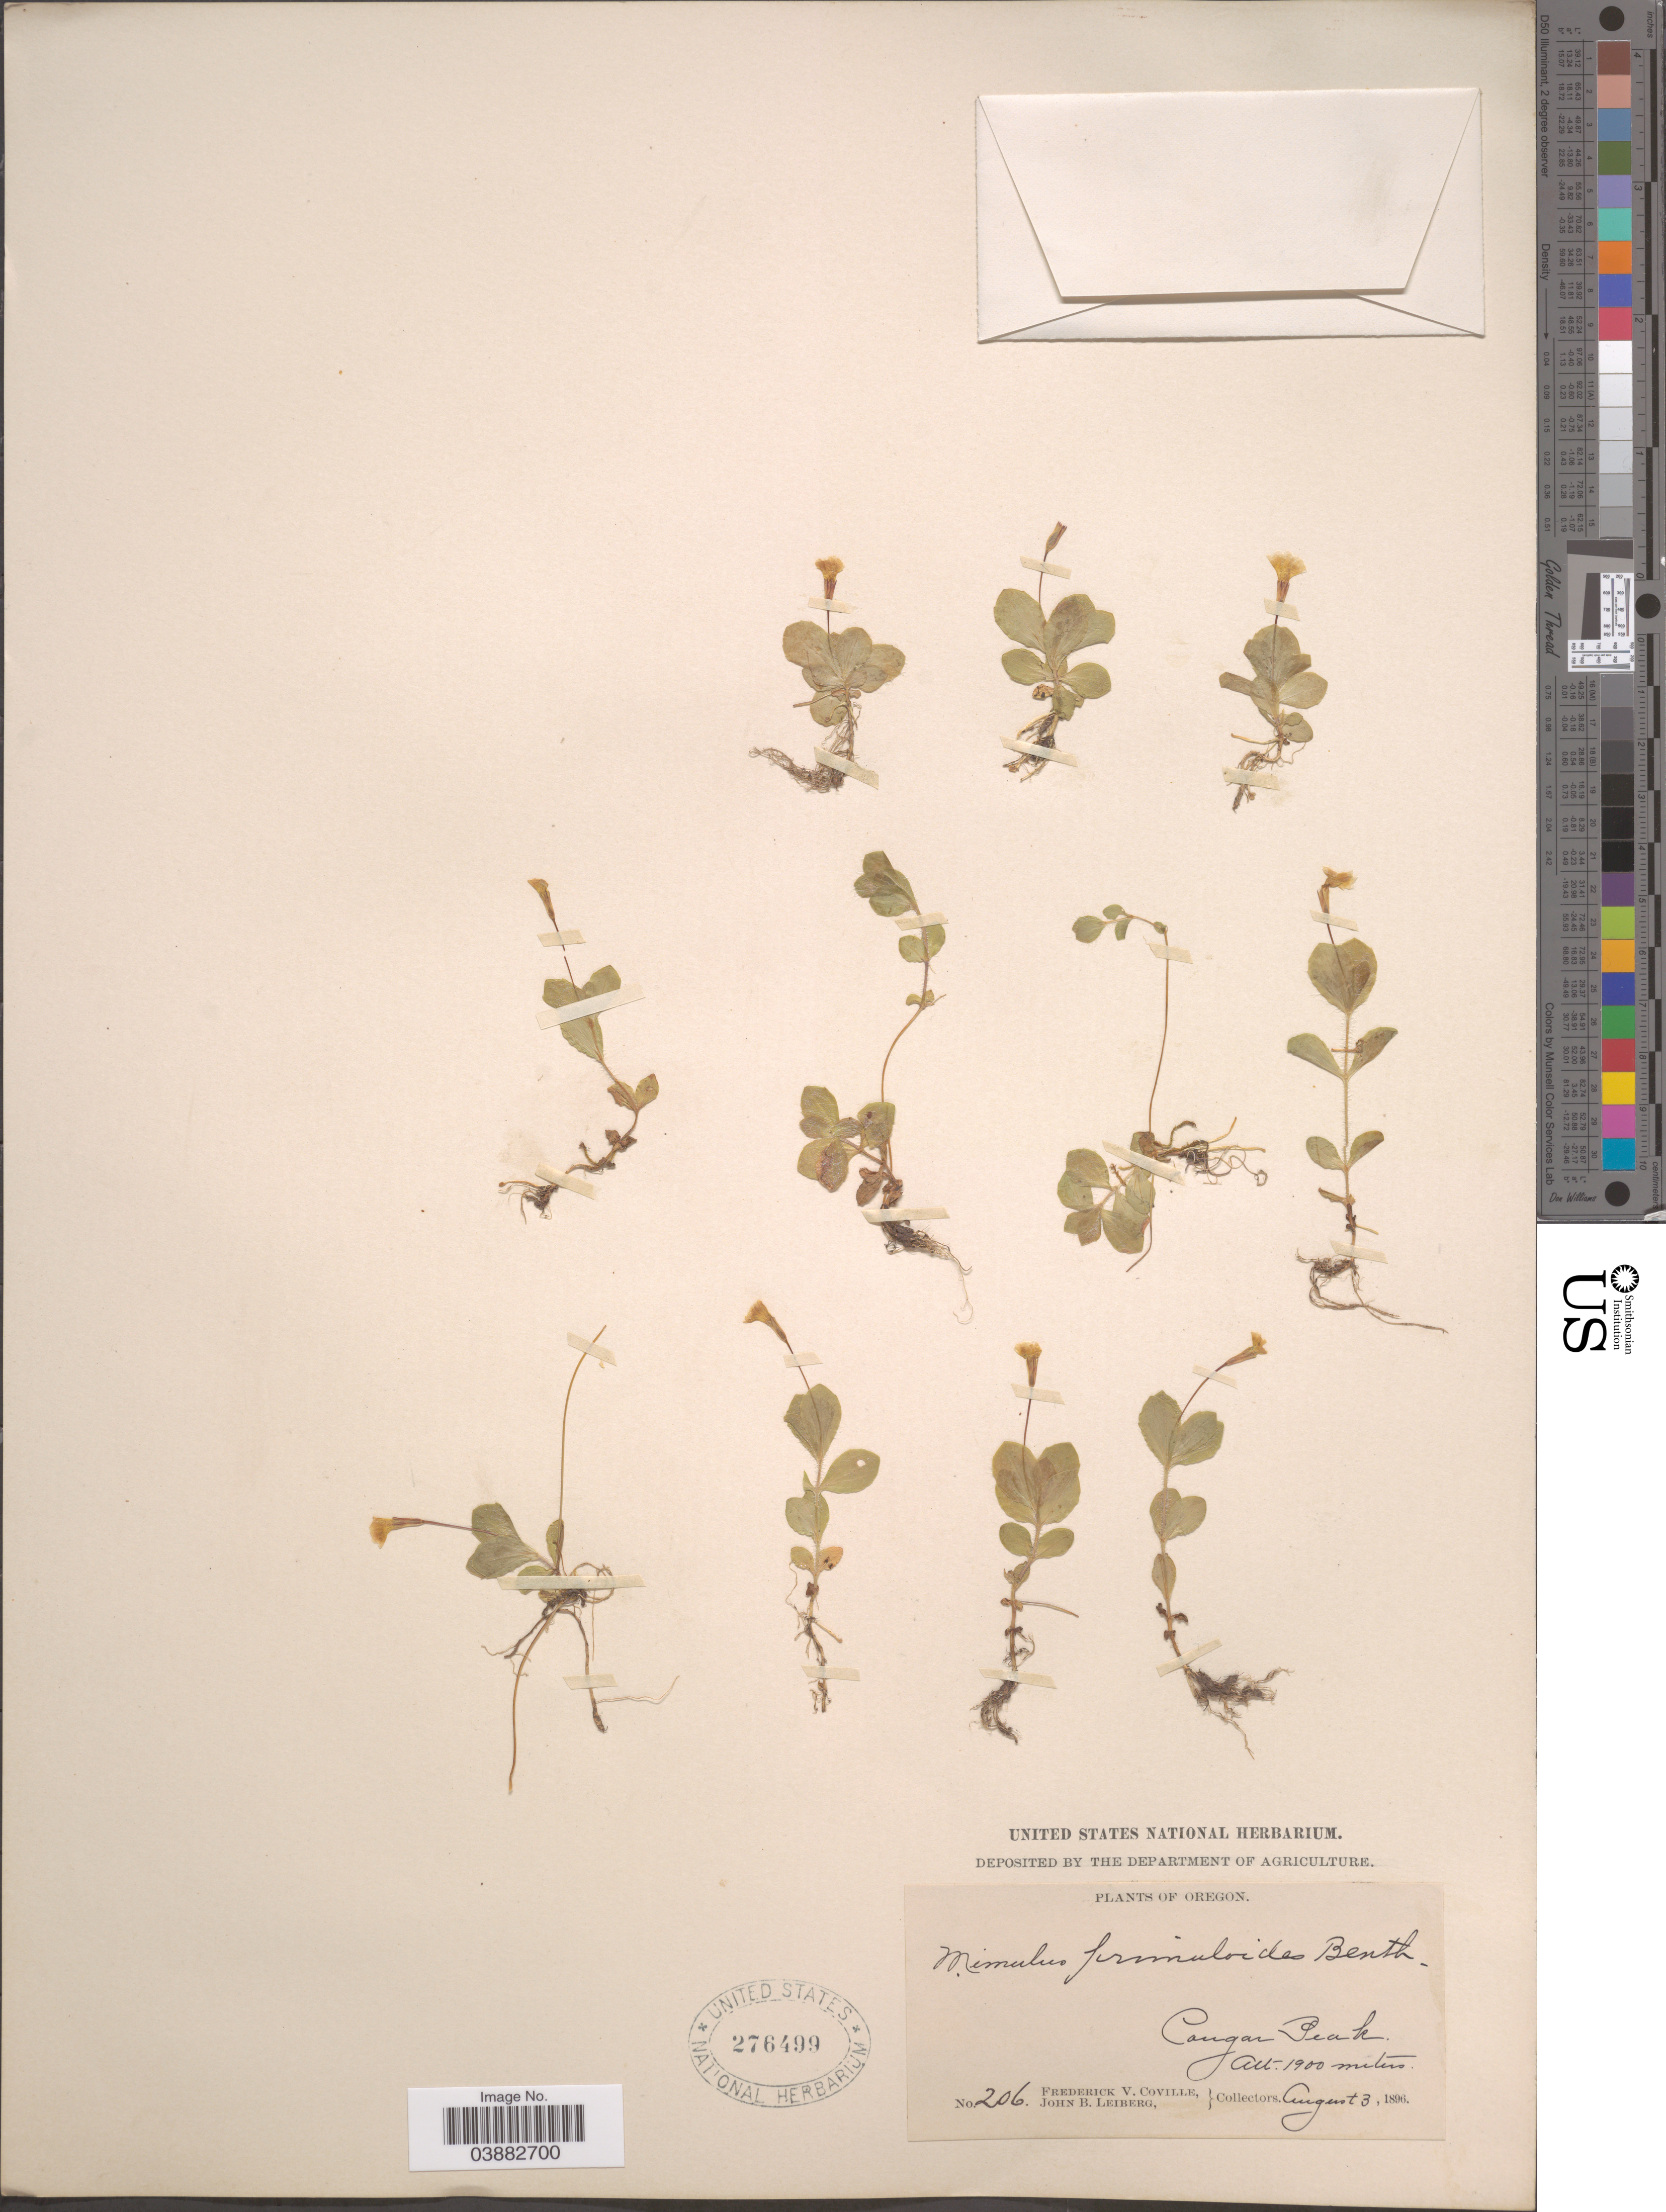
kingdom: Plantae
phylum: Tracheophyta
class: Magnoliopsida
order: Lamiales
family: Phrymaceae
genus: Mimulus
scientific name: Mimulus primuloides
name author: Benth.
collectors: F. V. Coville & J. B. Leiberg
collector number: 206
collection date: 1896-08-03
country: United States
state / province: Oregon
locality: Cougar Peak.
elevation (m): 1900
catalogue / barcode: US 276499